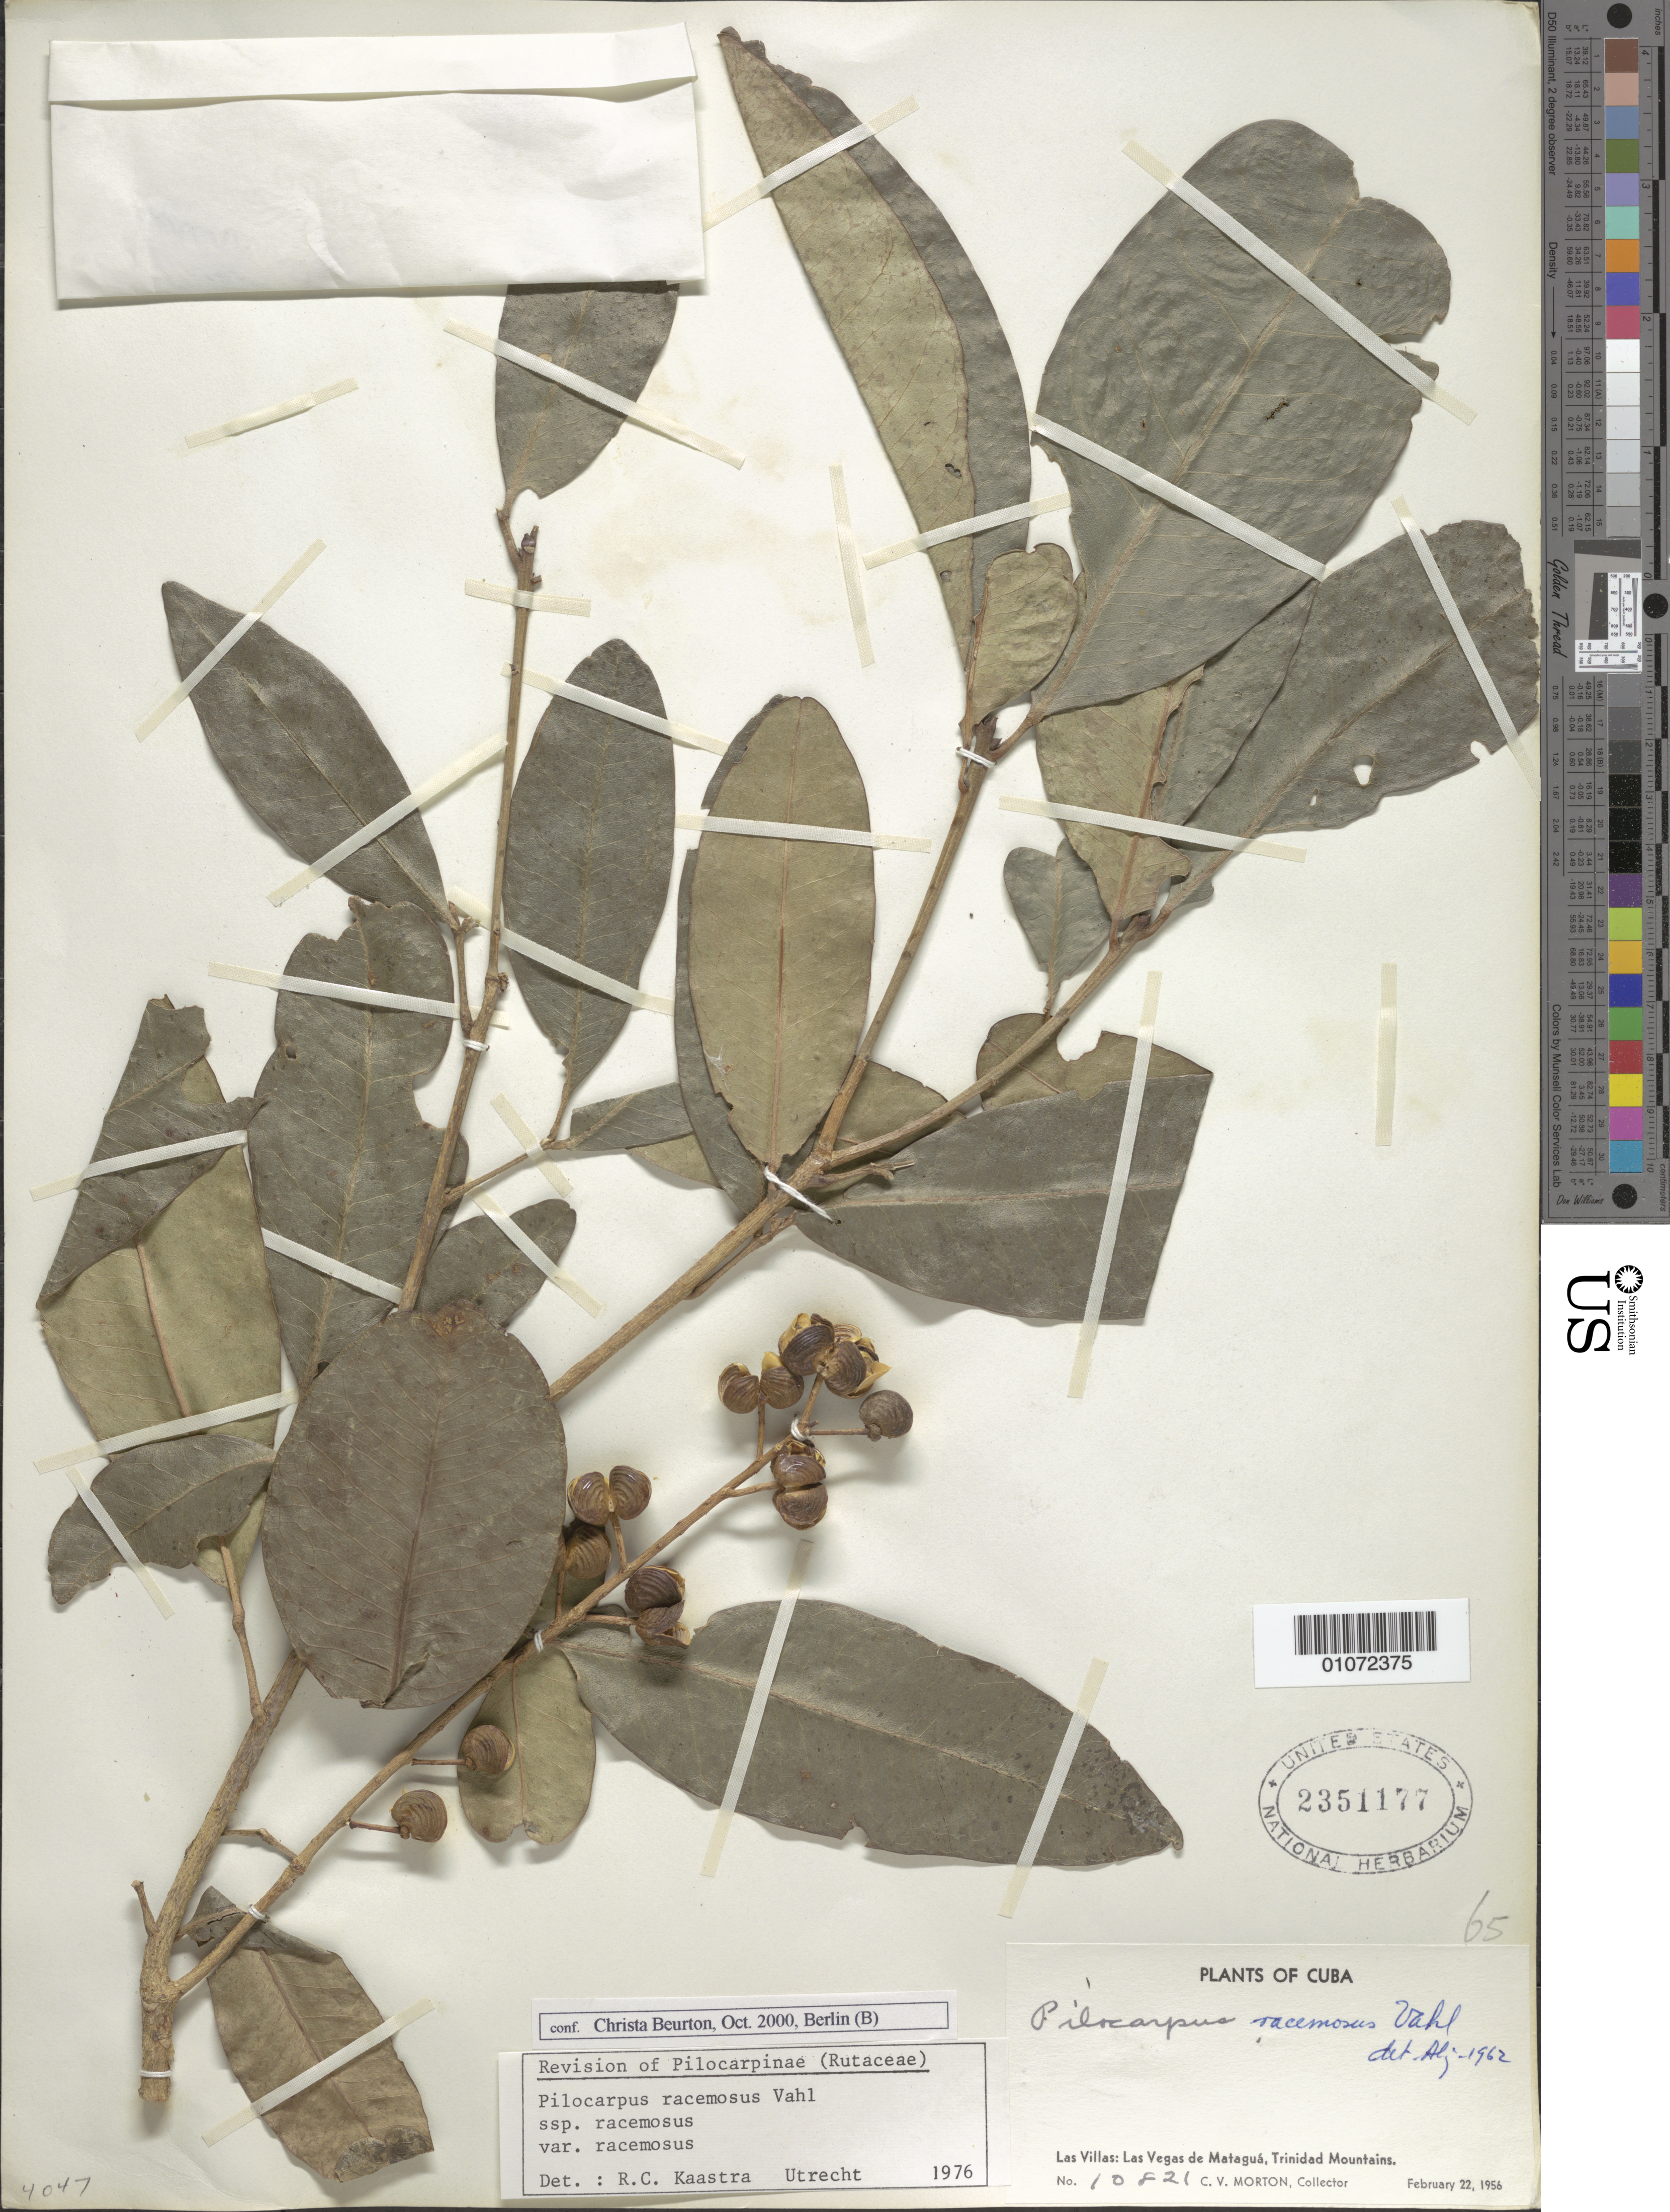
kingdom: Plantae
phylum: Tracheophyta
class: Magnoliopsida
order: Sapindales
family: Rutaceae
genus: Pilocarpus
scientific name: Pilocarpus racemosus subsp. racemosus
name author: Vahl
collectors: C. V. Morton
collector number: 10821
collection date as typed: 22 Feb 1956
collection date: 1956-02-22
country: Cuba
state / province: Las Villas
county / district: Cienfuegos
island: Cuba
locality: Las Villas: Las Vegas de Matagua, Trinidad Mountains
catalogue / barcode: US 2351177